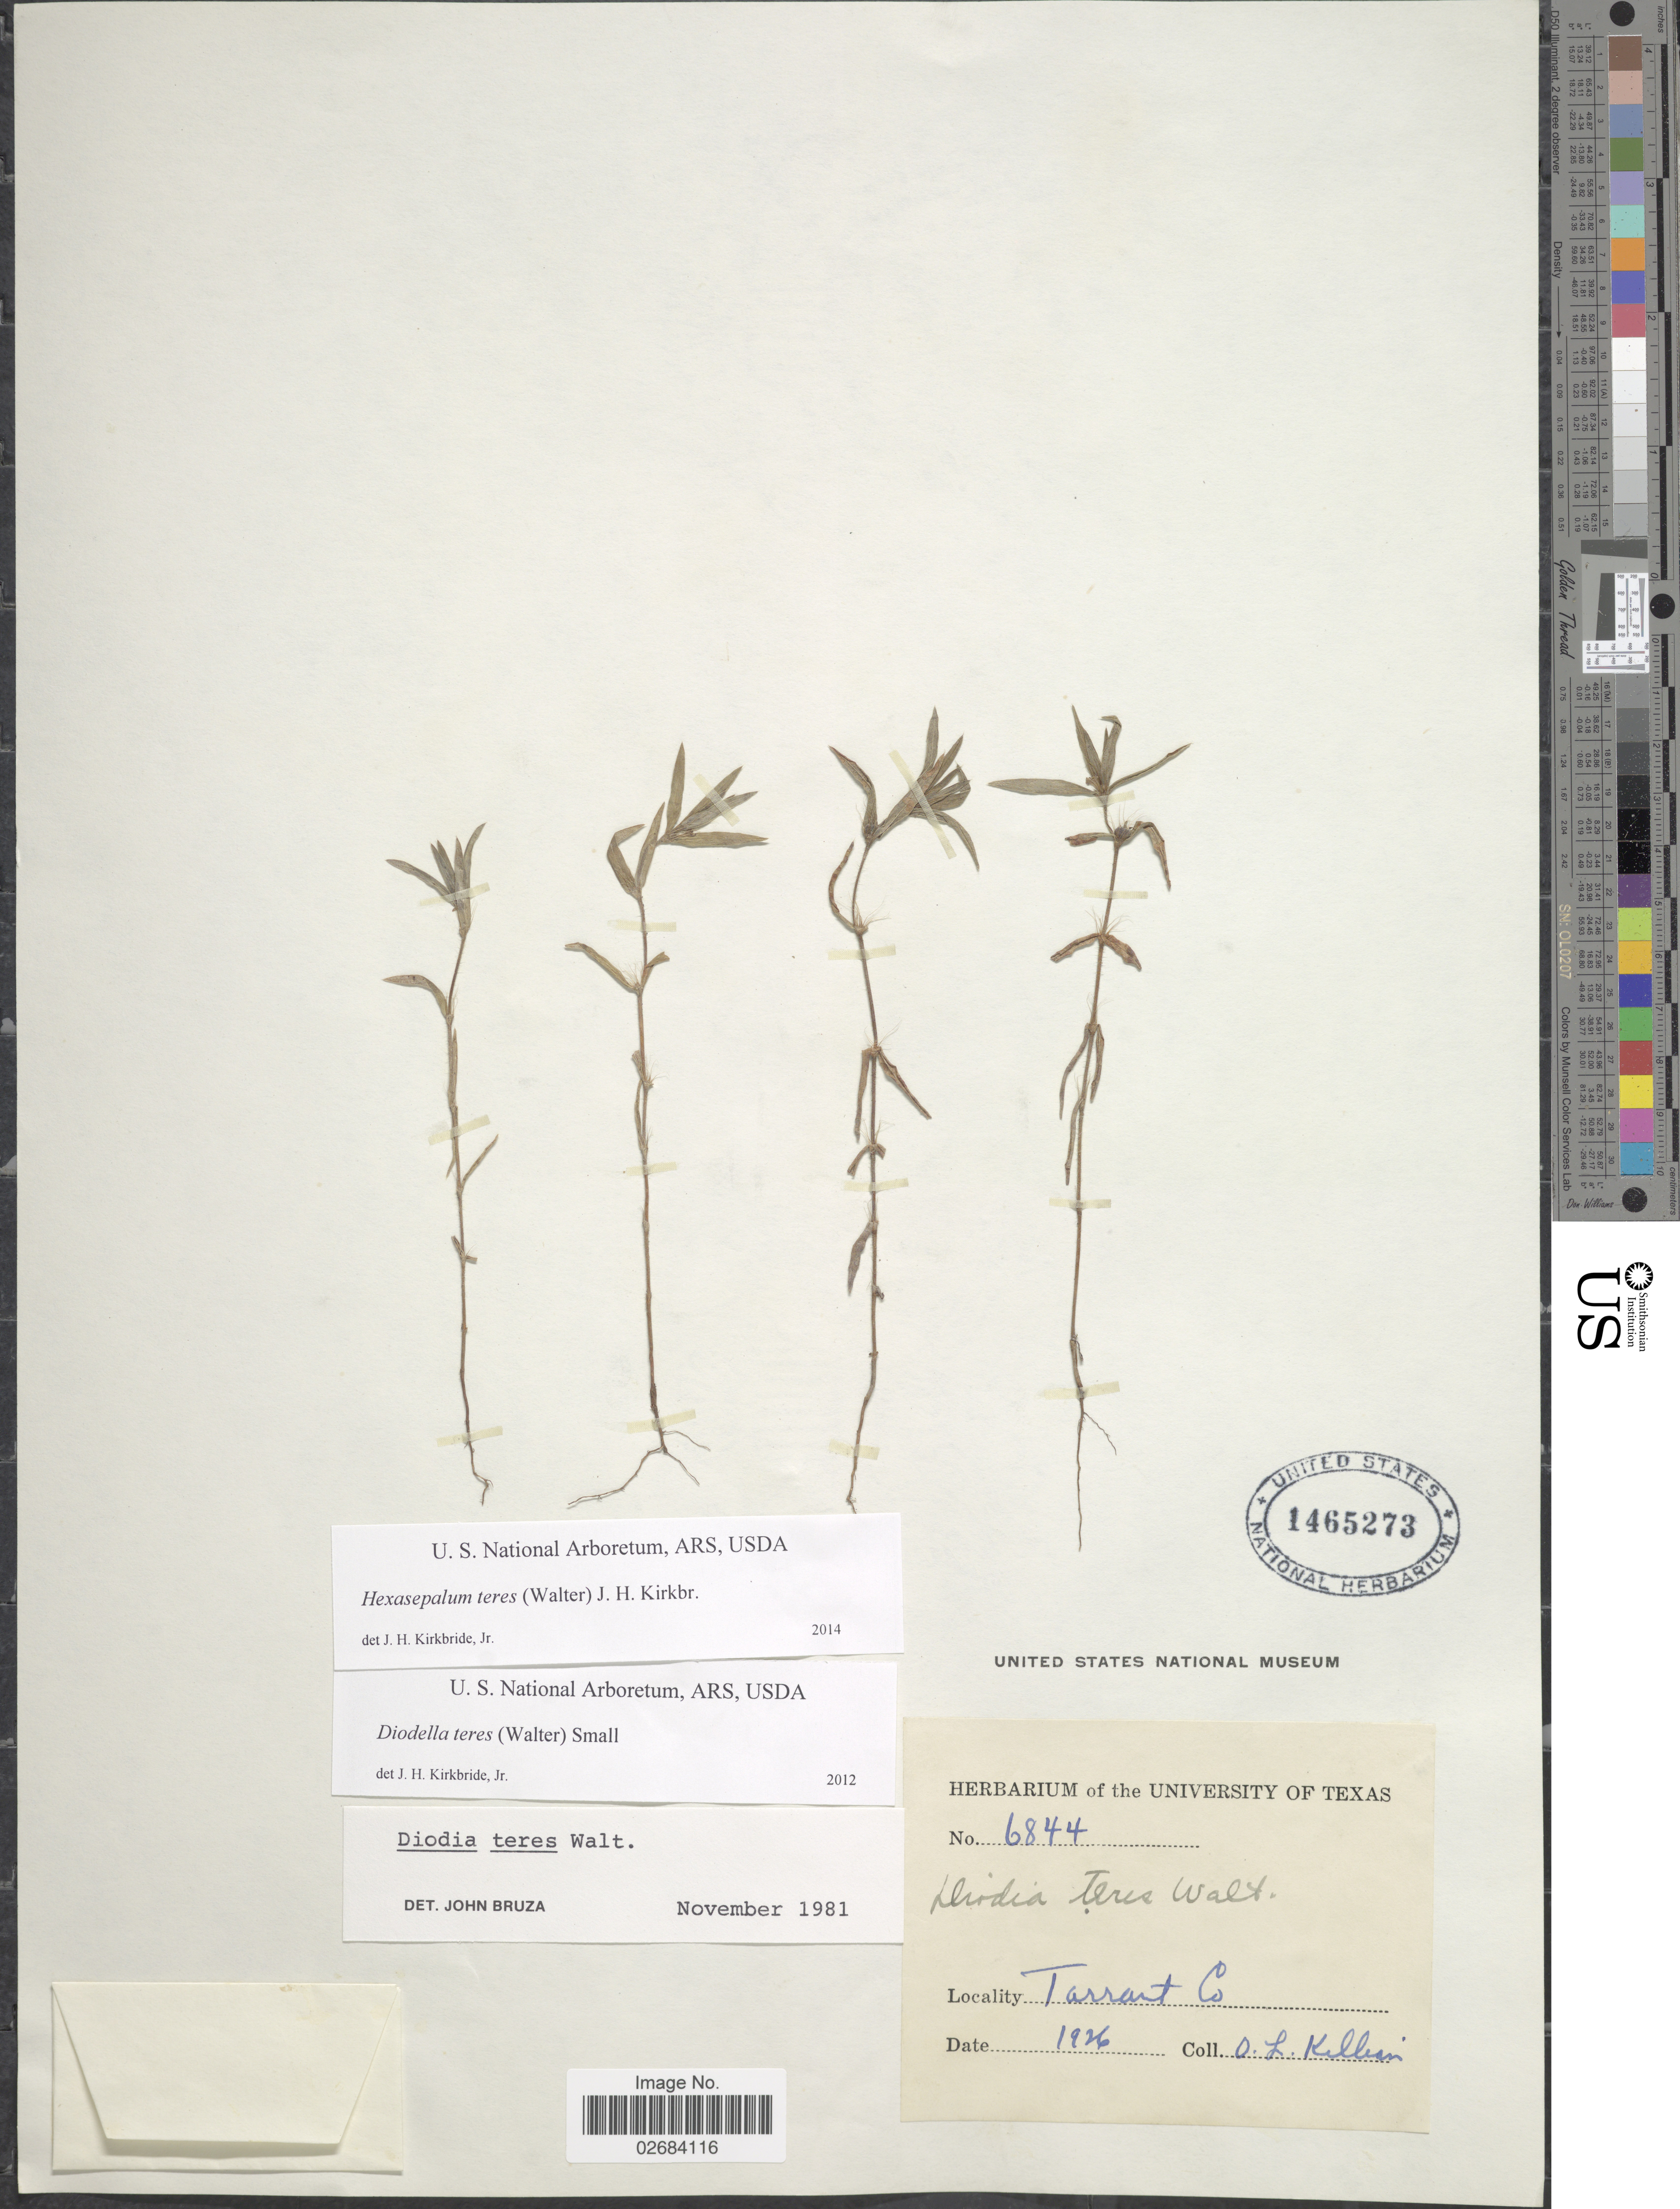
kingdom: Plantae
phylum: Tracheophyta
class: Magnoliopsida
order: Gentianales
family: Rubiaceae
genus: Diodia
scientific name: Diodia teres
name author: Walter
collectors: O. Kellian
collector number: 6844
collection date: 1926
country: United States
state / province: Texas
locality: Tarrant Co.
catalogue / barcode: US 1465273